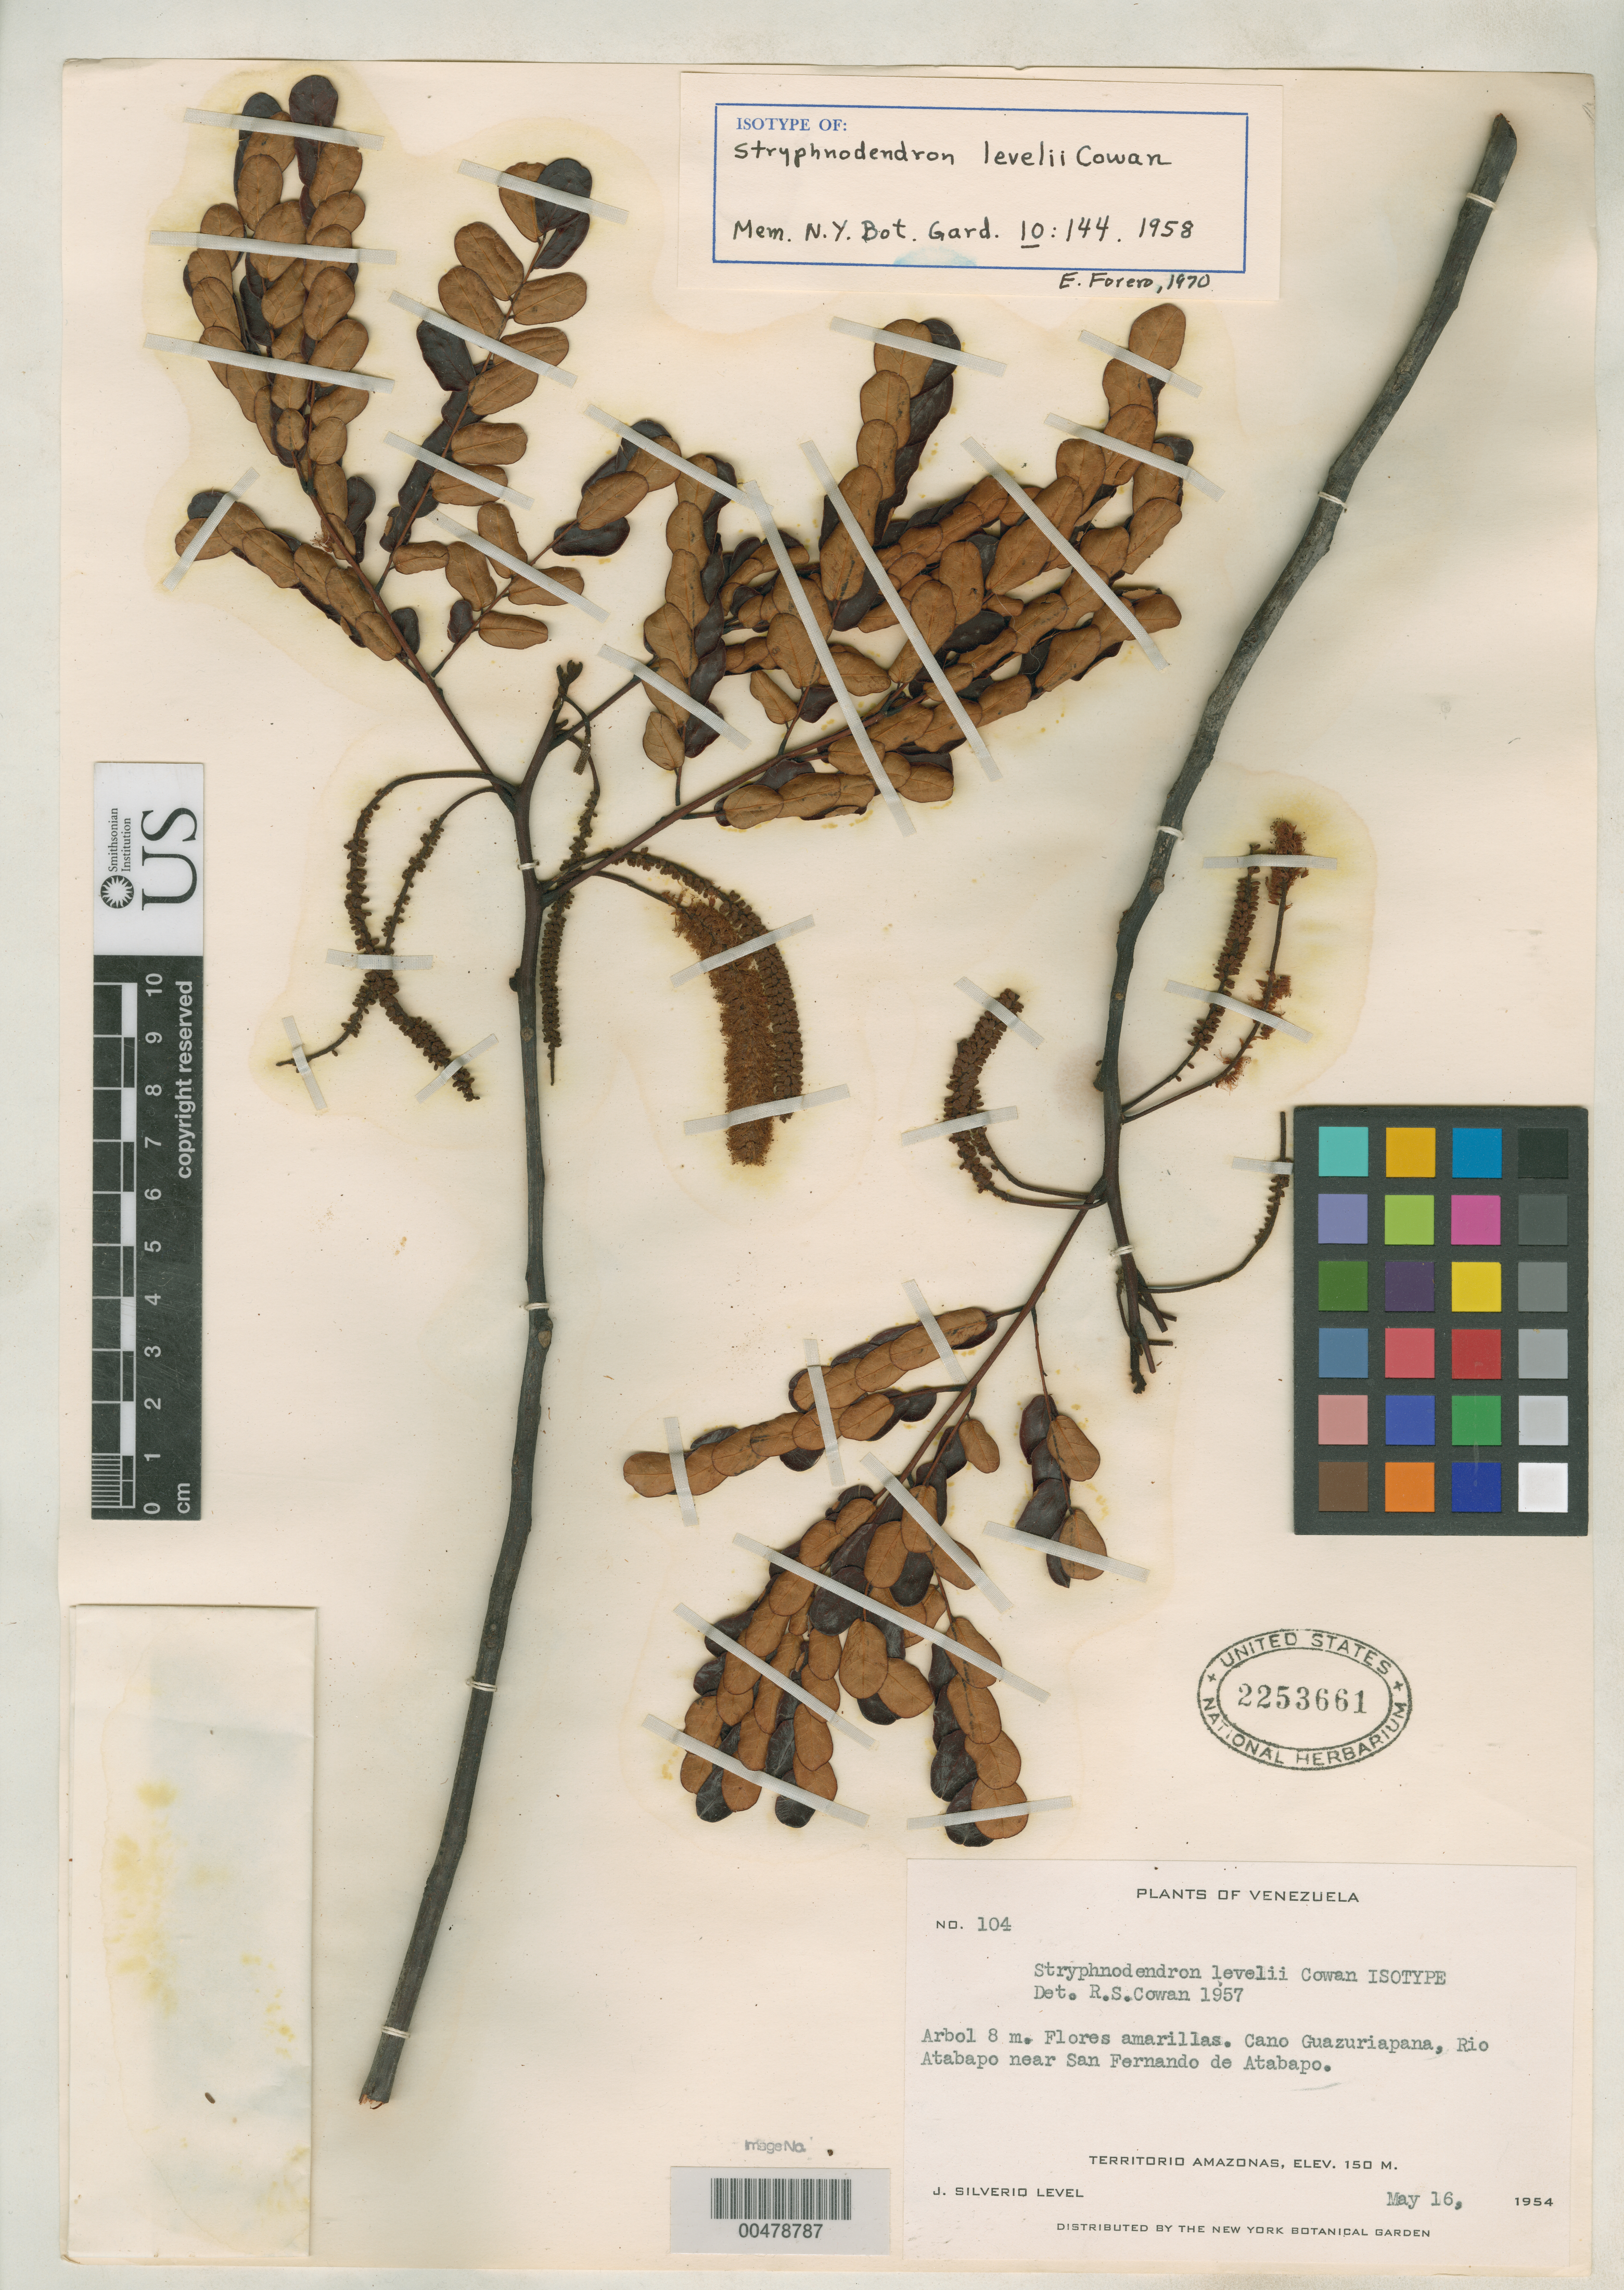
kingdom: Plantae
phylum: Tracheophyta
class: Magnoliopsida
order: Fabales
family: Fabaceae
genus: Stryphnodendron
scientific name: Stryphnodendron levelii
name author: R.S. Cowan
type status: Isotype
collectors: J. Level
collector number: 104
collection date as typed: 16 May 1954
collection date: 1954-05-16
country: Venezuela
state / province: Amazonas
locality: Cano Guazuriapana, Rio Atabapo near San Fernando de Atabapo.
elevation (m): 150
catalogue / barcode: US 2253661